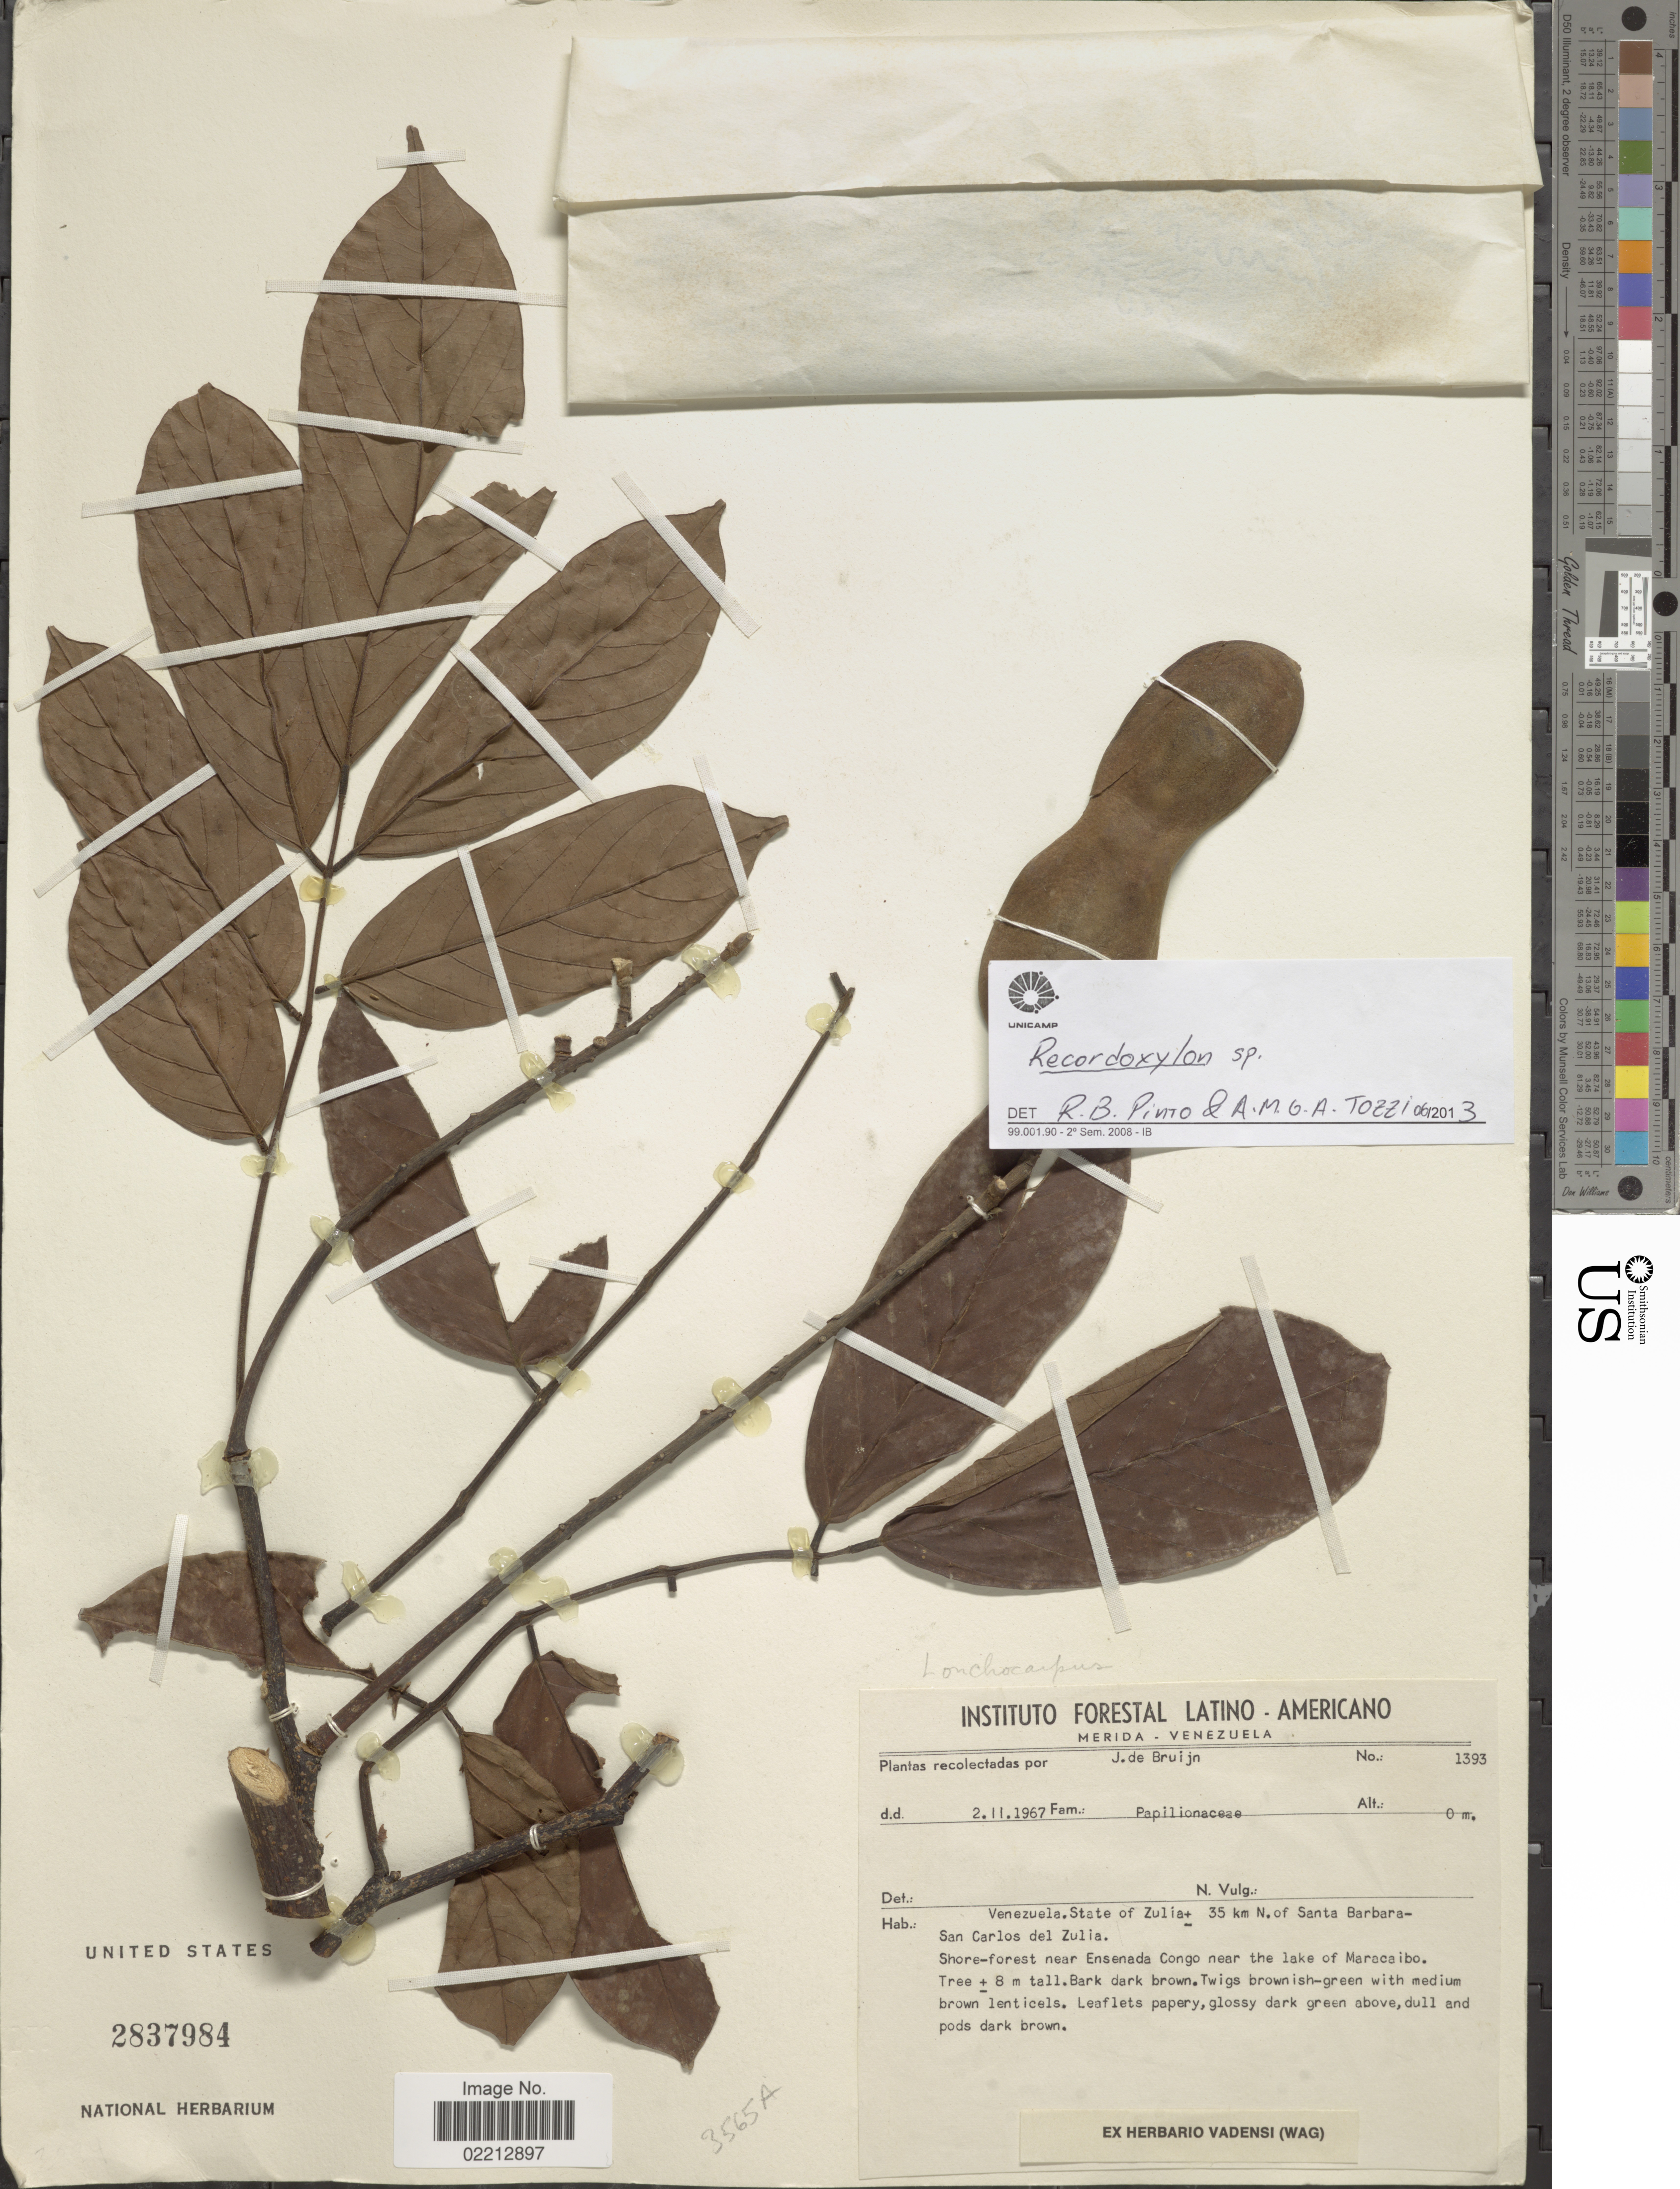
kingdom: Plantae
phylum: Tracheophyta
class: Magnoliopsida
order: Fabales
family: Fabaceae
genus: Recordoxylon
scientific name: Recordoxylon sp.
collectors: J. Bruijn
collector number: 1393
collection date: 1967-11-02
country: Venezuela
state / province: Zulia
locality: ± 35 km N. of Santa Barbara-San Carlos del Zuila, Shore-forest near Ensenada Congo near the lake of Maracaibo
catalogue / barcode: US 2837984